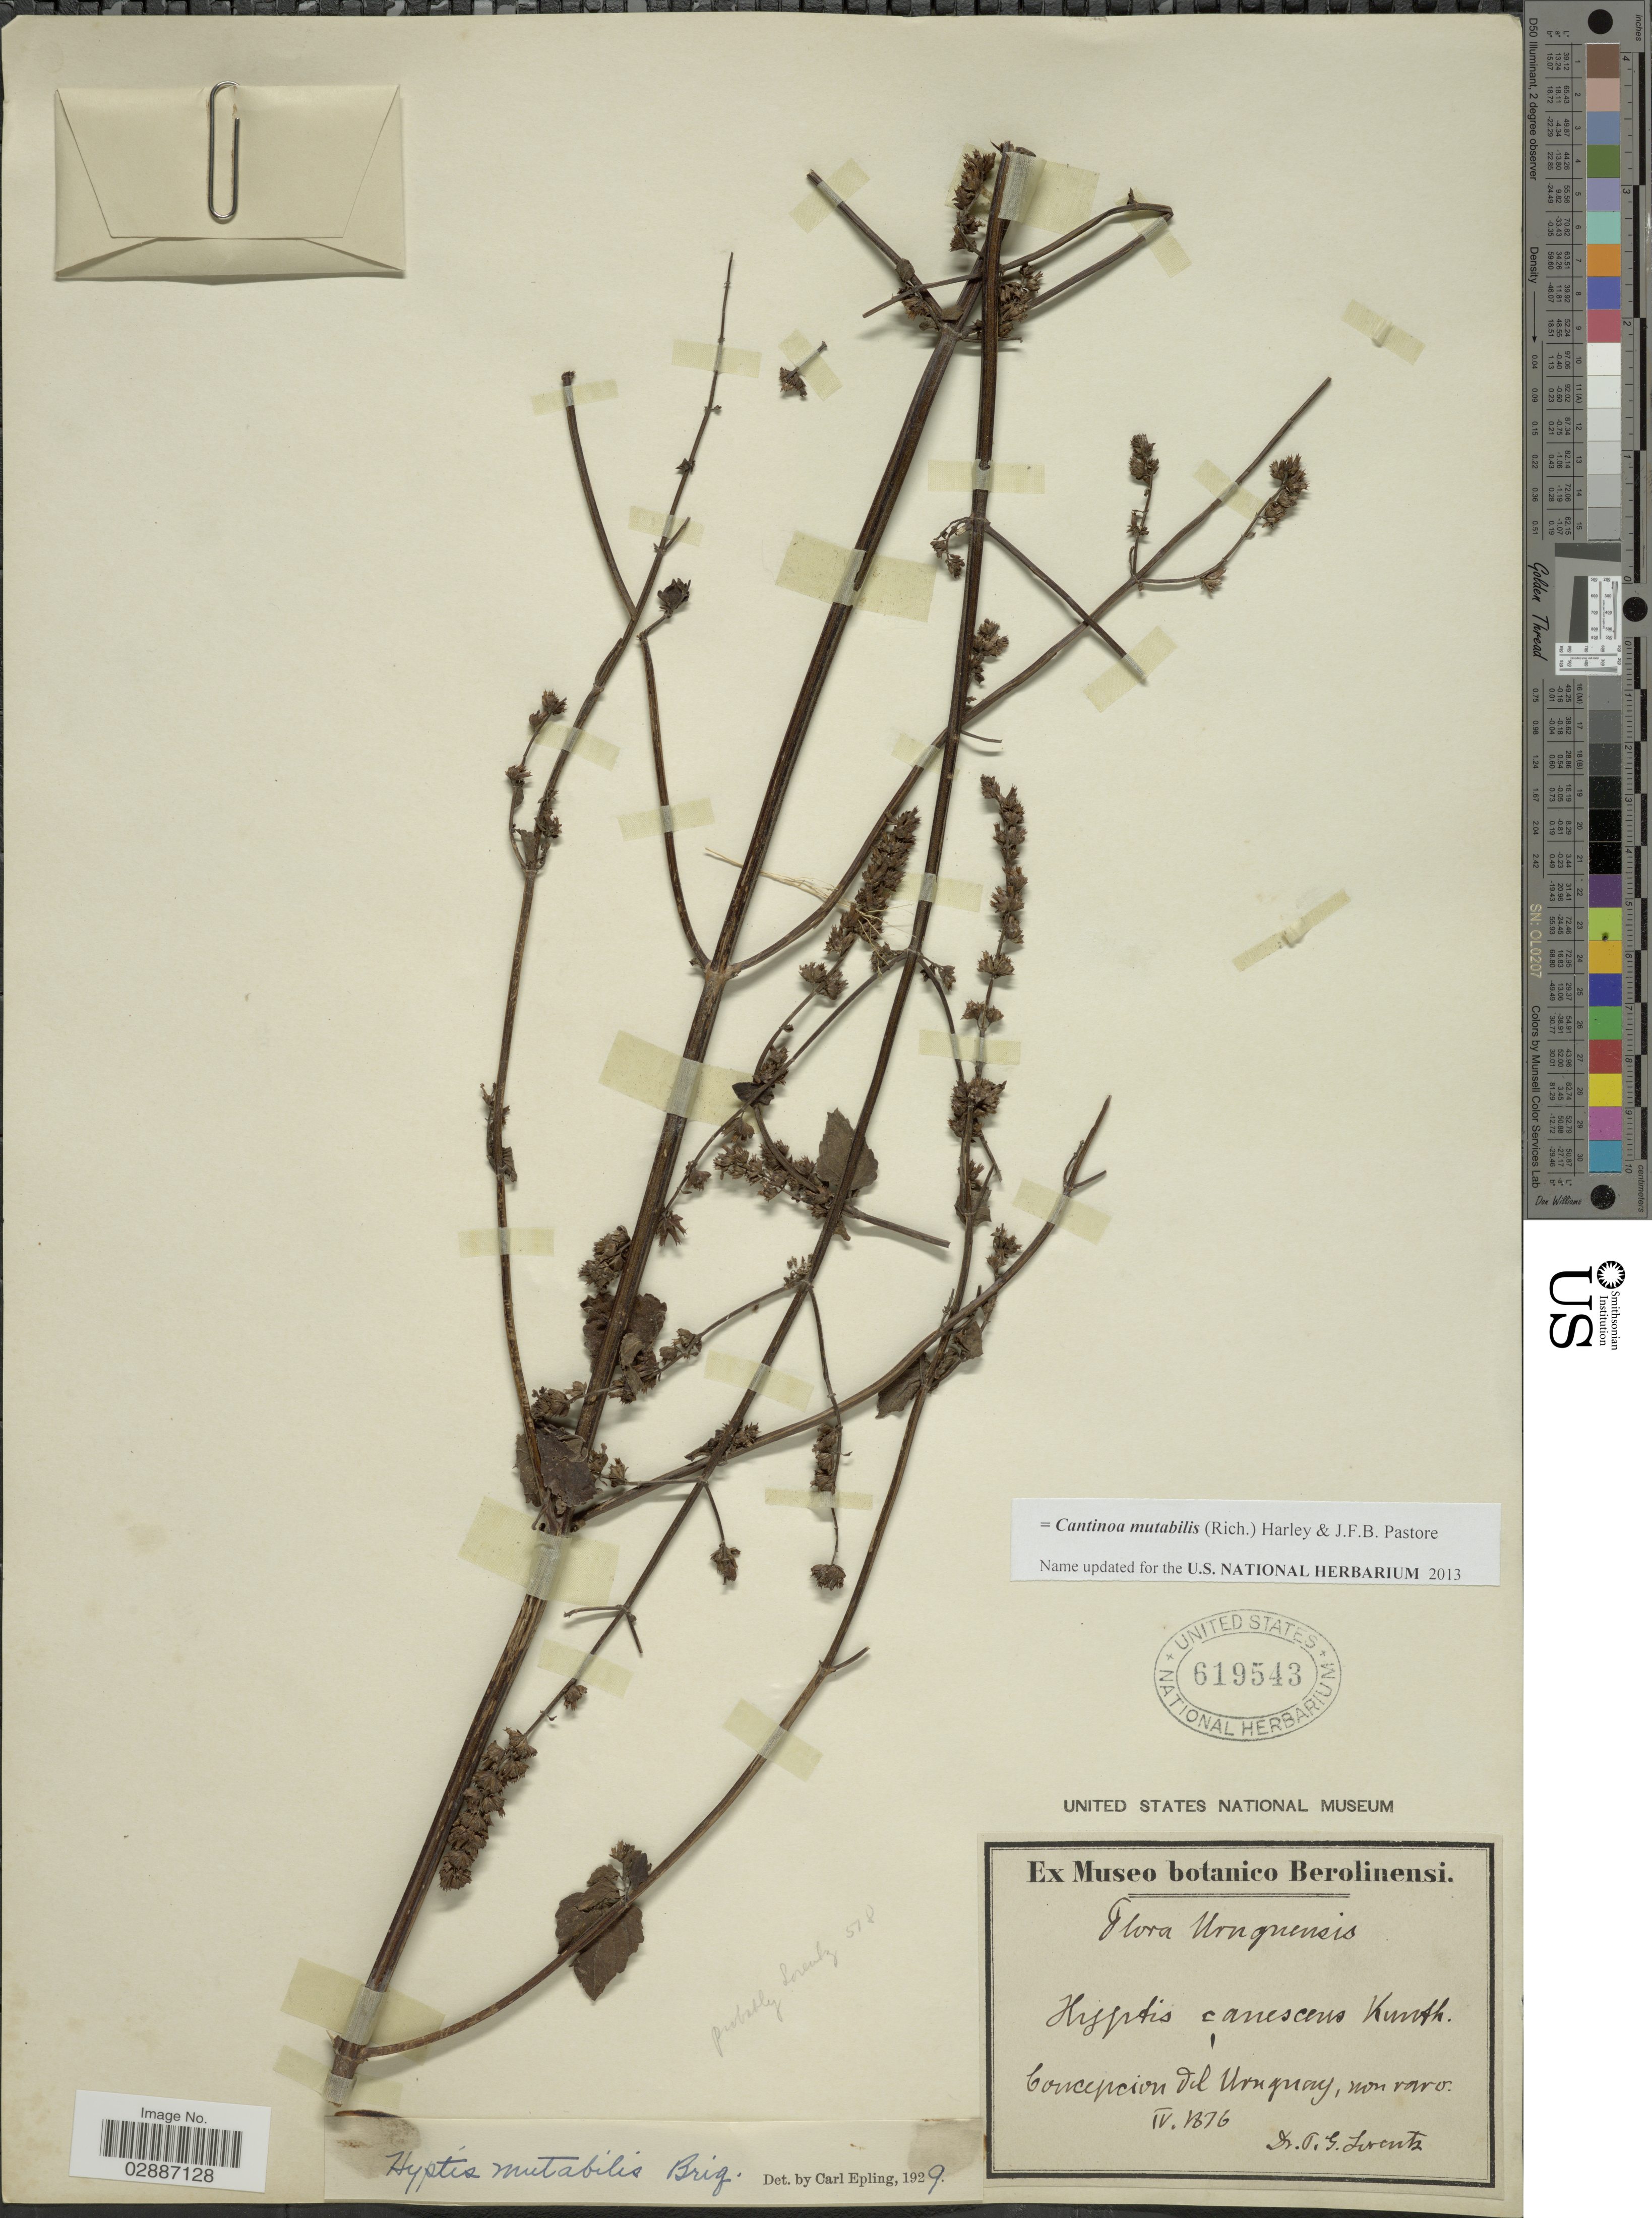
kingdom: Plantae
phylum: Tracheophyta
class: Magnoliopsida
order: Lamiales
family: Lamiaceae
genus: Cantinoa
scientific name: Cantinoa mutabilis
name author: (Epling) Harley & J.F.B. Pastore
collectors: P. G. Lorentz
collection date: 1876-04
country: Uruguay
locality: Concepcion del Uruguay.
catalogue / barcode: US 619543